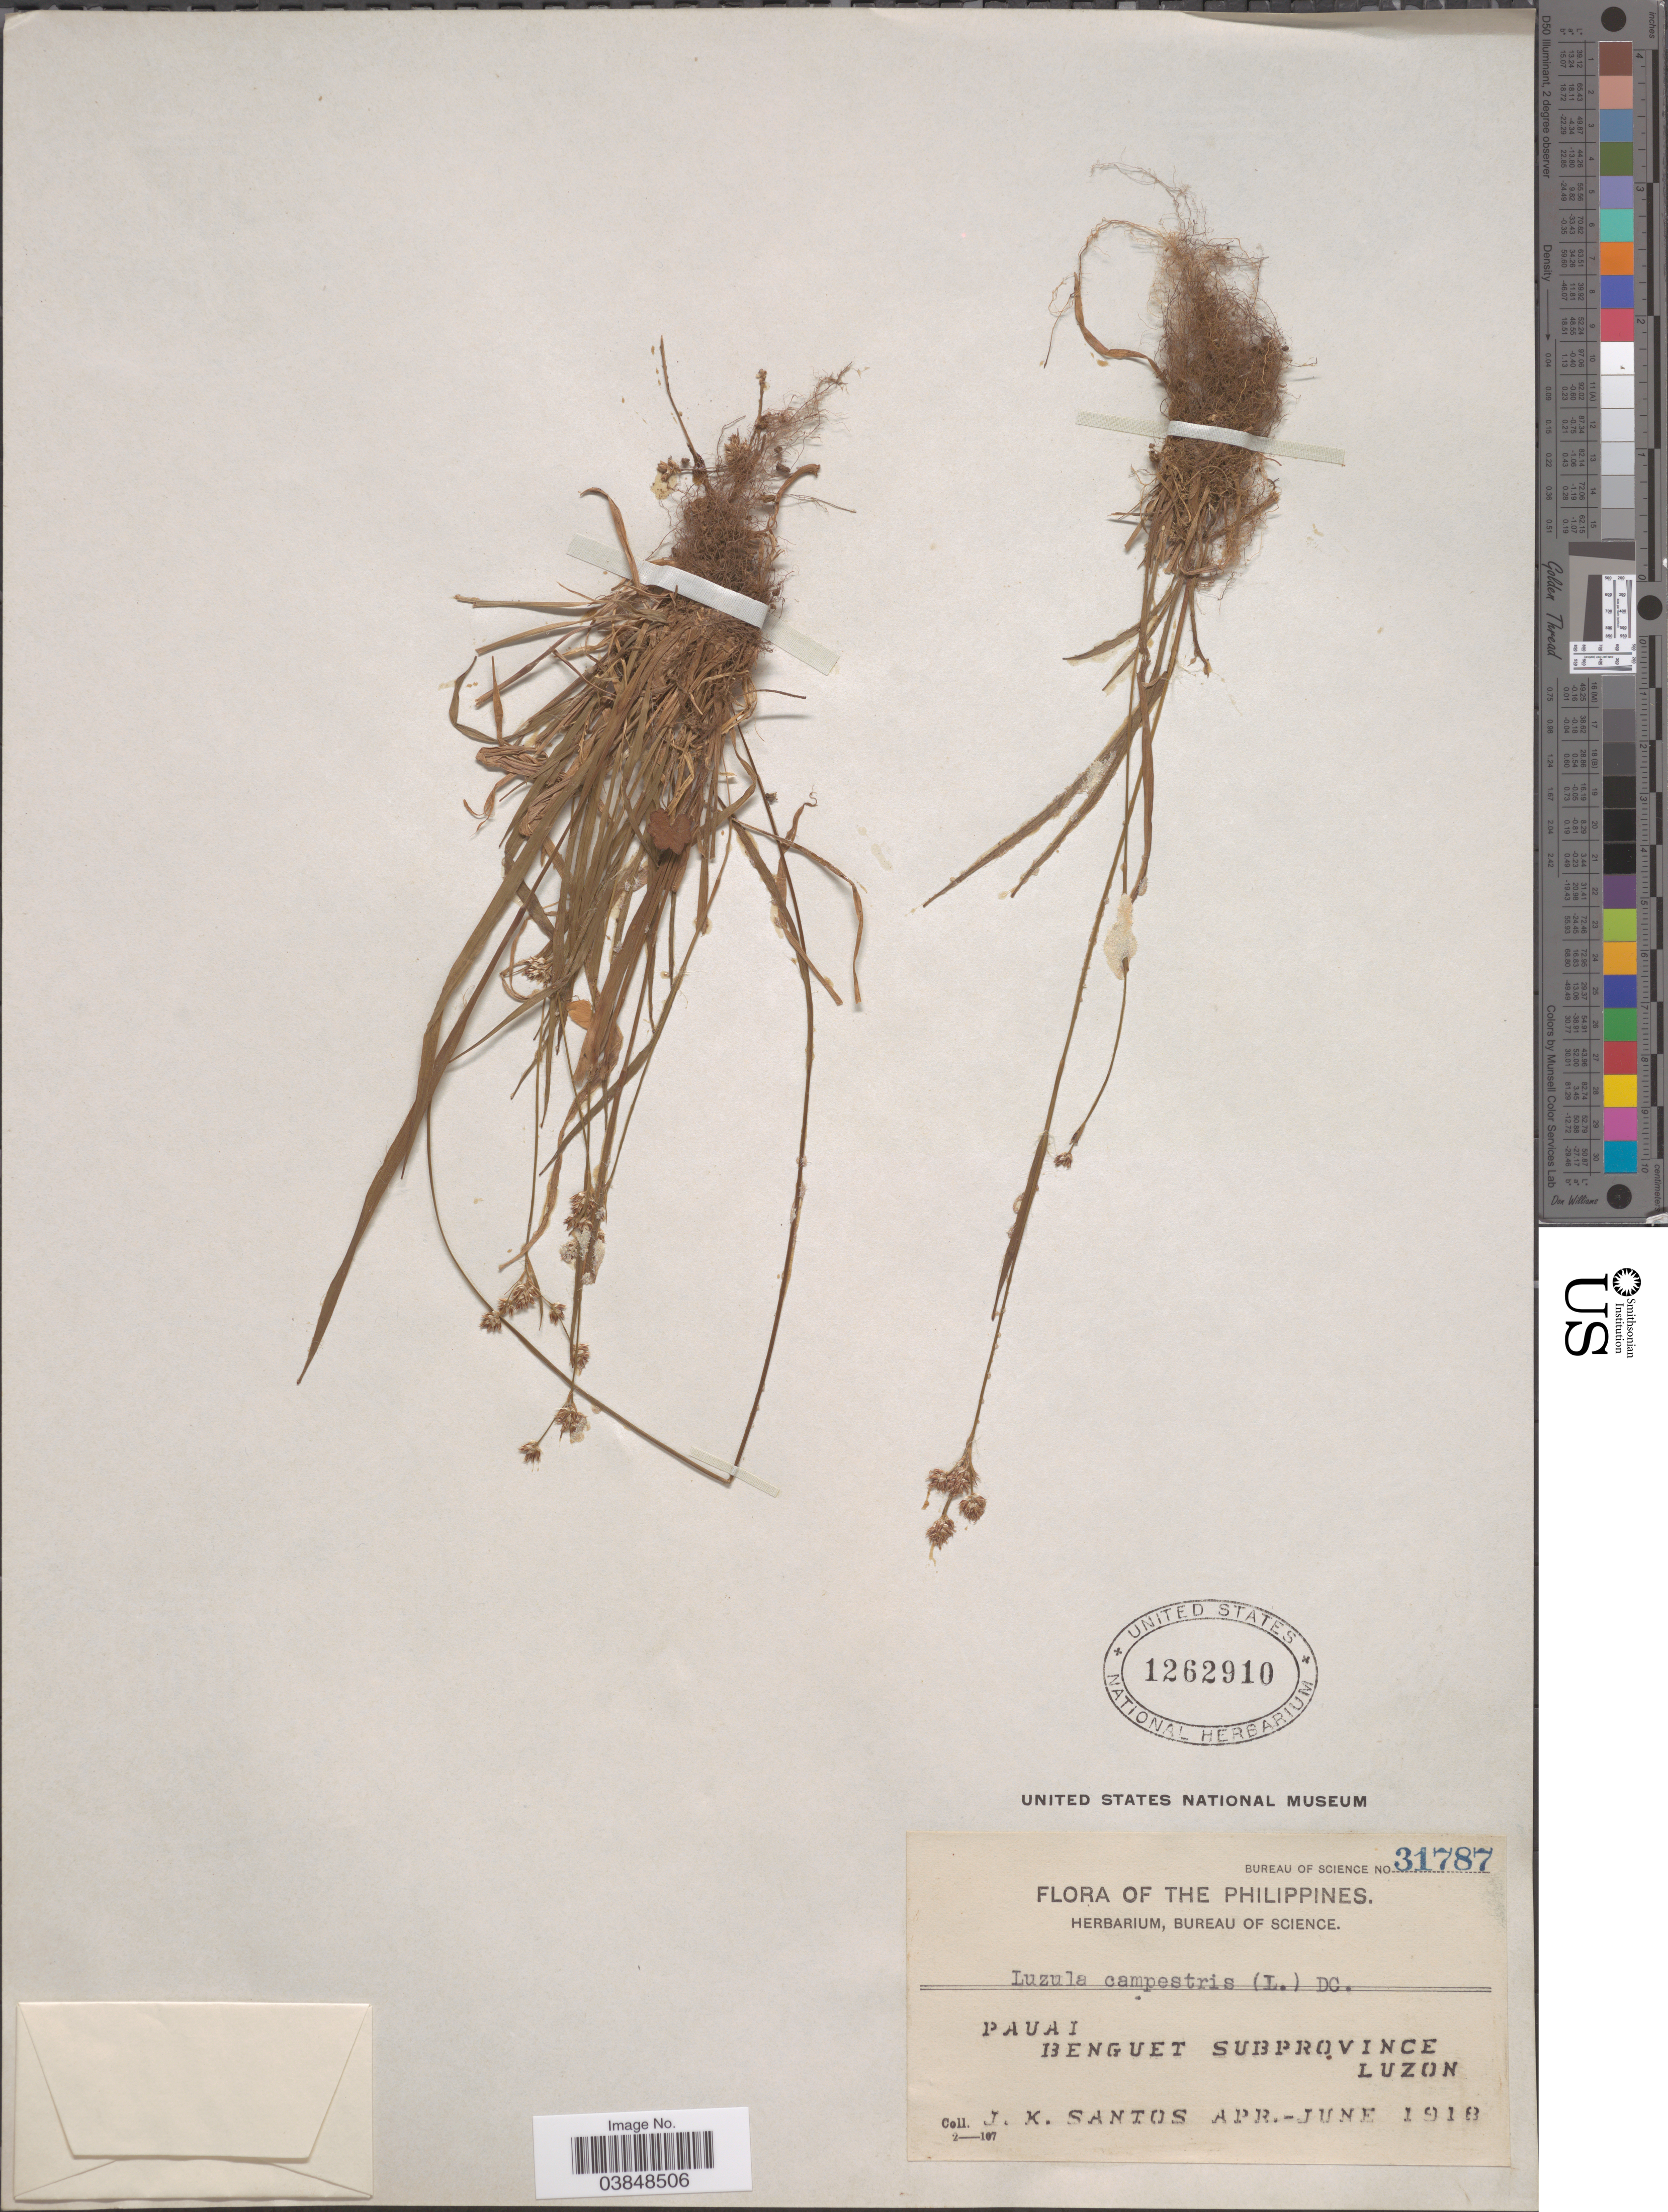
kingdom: Plantae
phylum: Tracheophyta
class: Liliopsida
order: Poales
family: Juncaceae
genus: Luzula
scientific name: Luzula campestris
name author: (L.) DC.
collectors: J. K. Santos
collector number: Bureau of Science 31787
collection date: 1918-04/1918-06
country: Philippines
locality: Pauai. Benguet Subprovince. Luzon.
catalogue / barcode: US 1262910